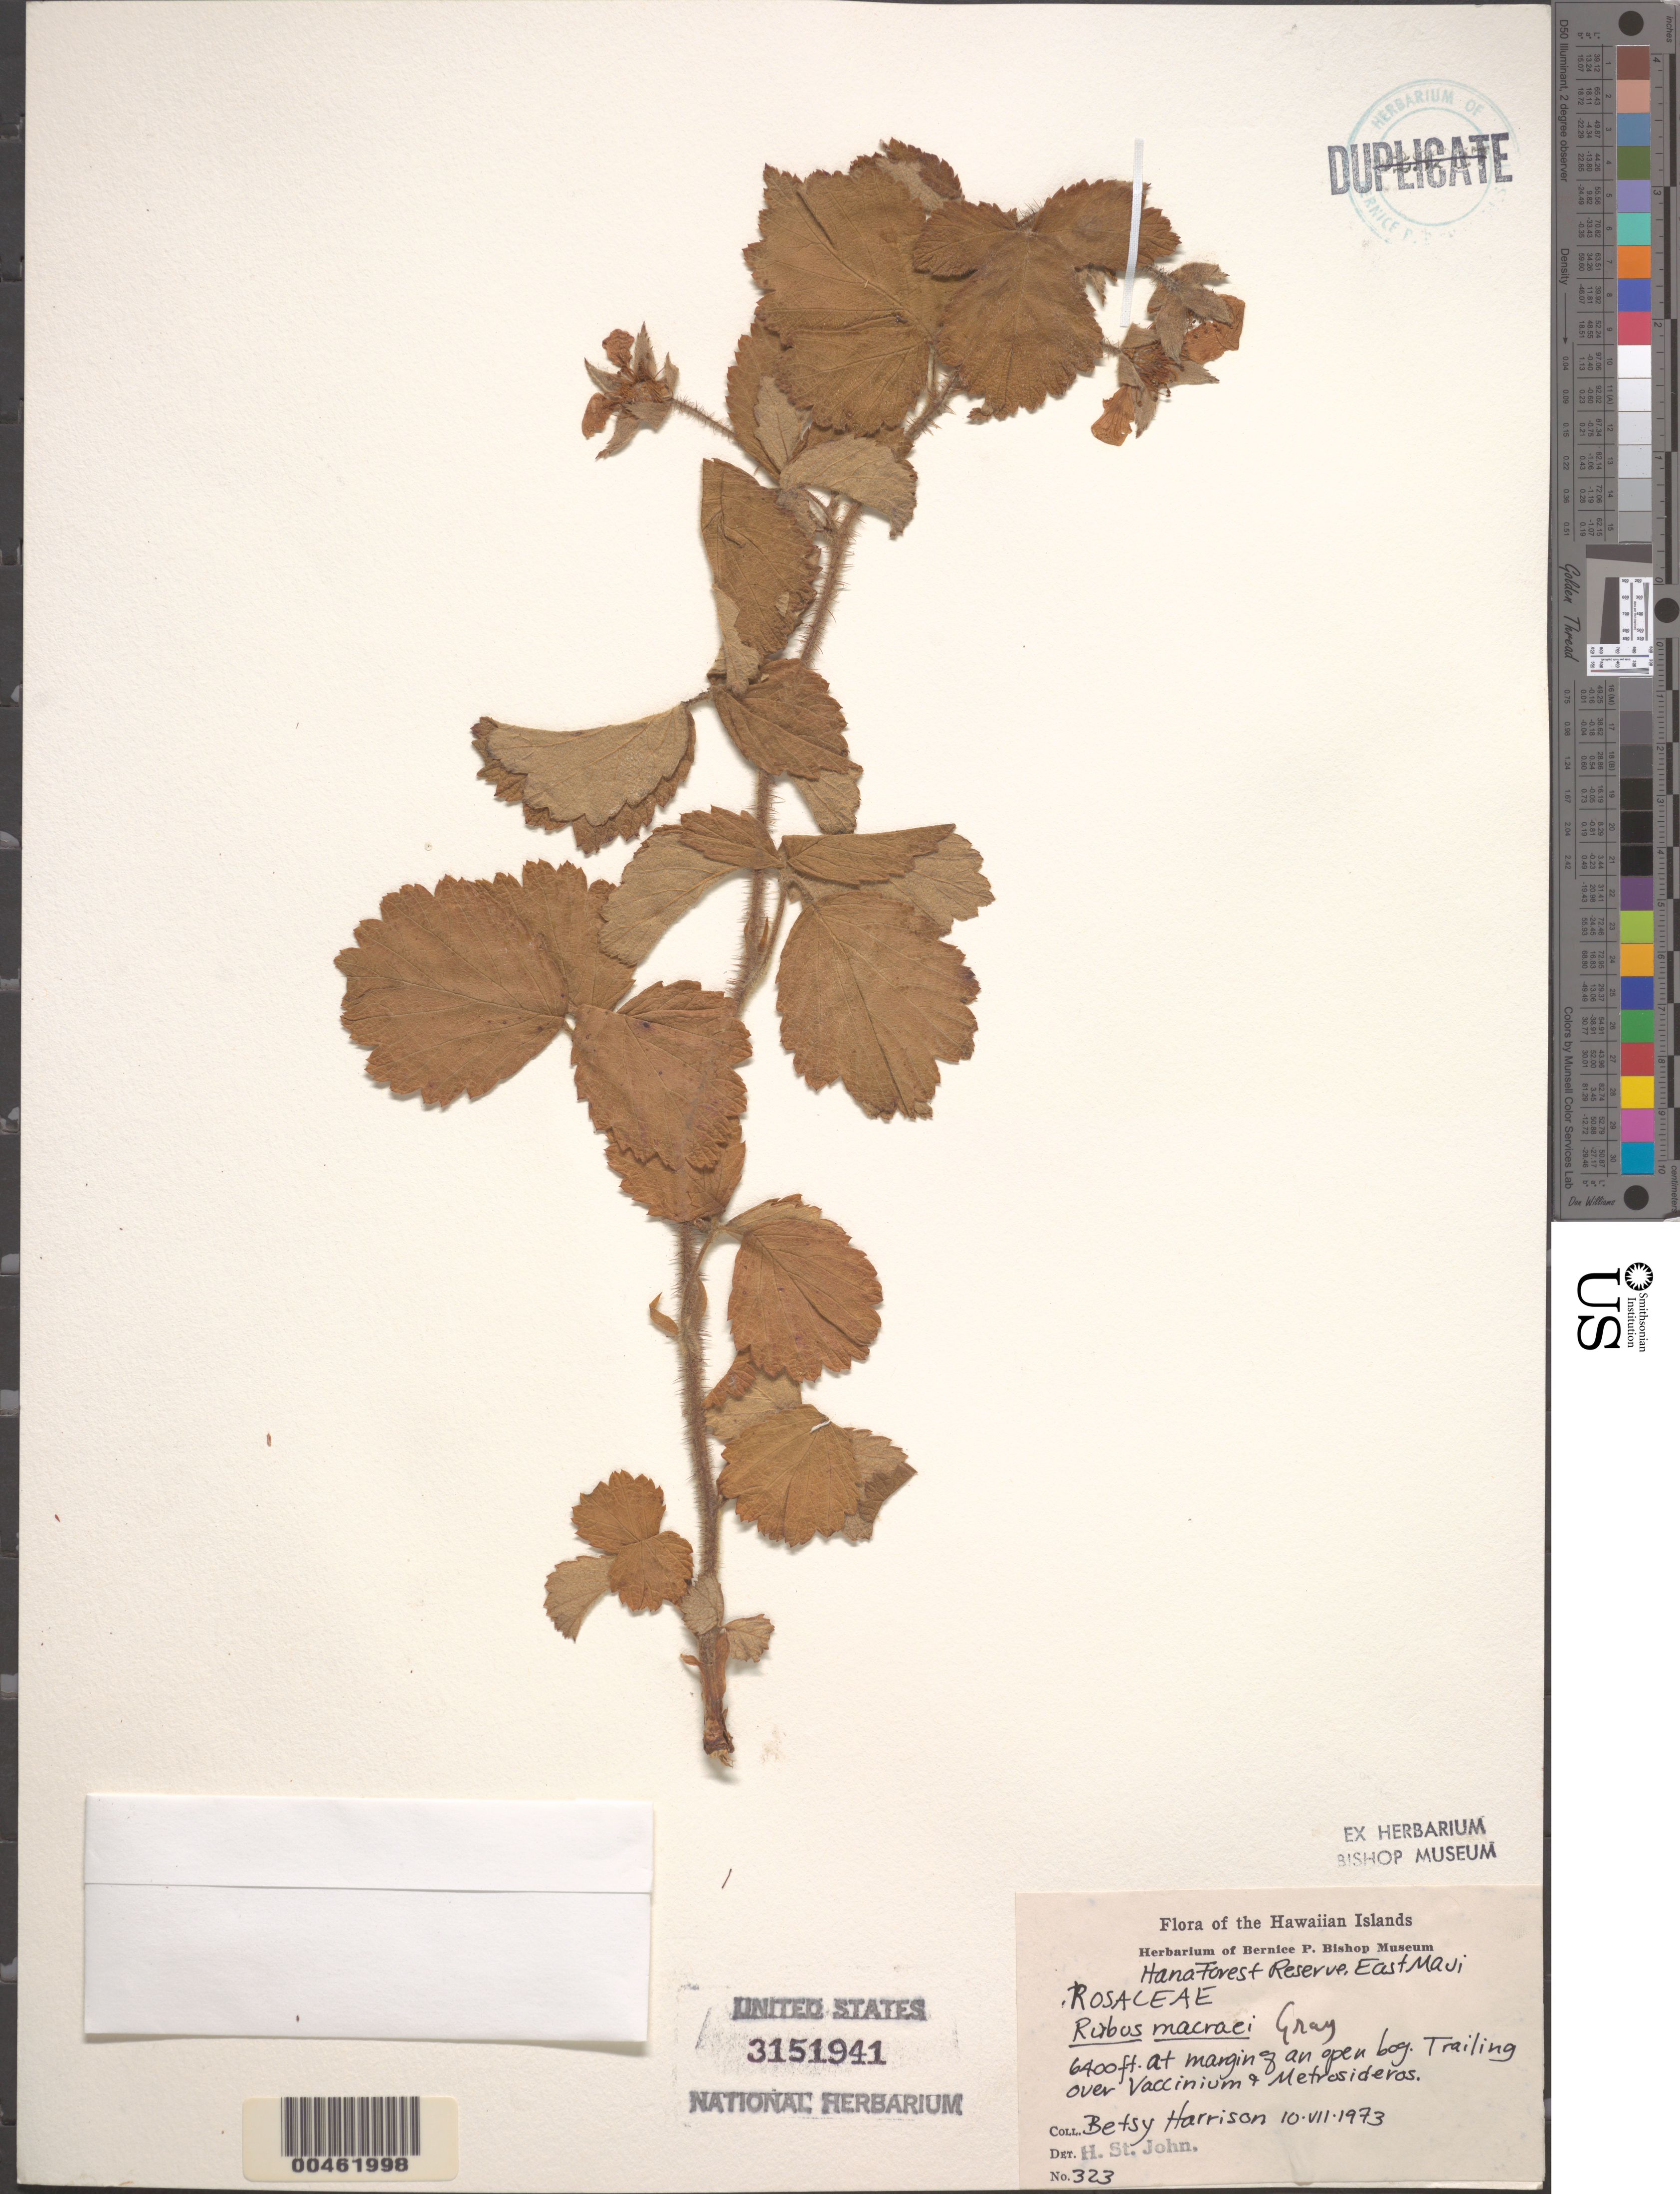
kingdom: Plantae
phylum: Tracheophyta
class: Magnoliopsida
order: Rosales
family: Rosaceae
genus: Rubus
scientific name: Rubus macraei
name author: A. Gray in Wilkes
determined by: St. John, H.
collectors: B. Harrison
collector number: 323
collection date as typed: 10 Jul 1973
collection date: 1973-07-10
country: United States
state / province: Hawaii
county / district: Maui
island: Maui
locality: Hana Forest Reserve, E Maui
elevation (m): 1951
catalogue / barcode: US 3151941